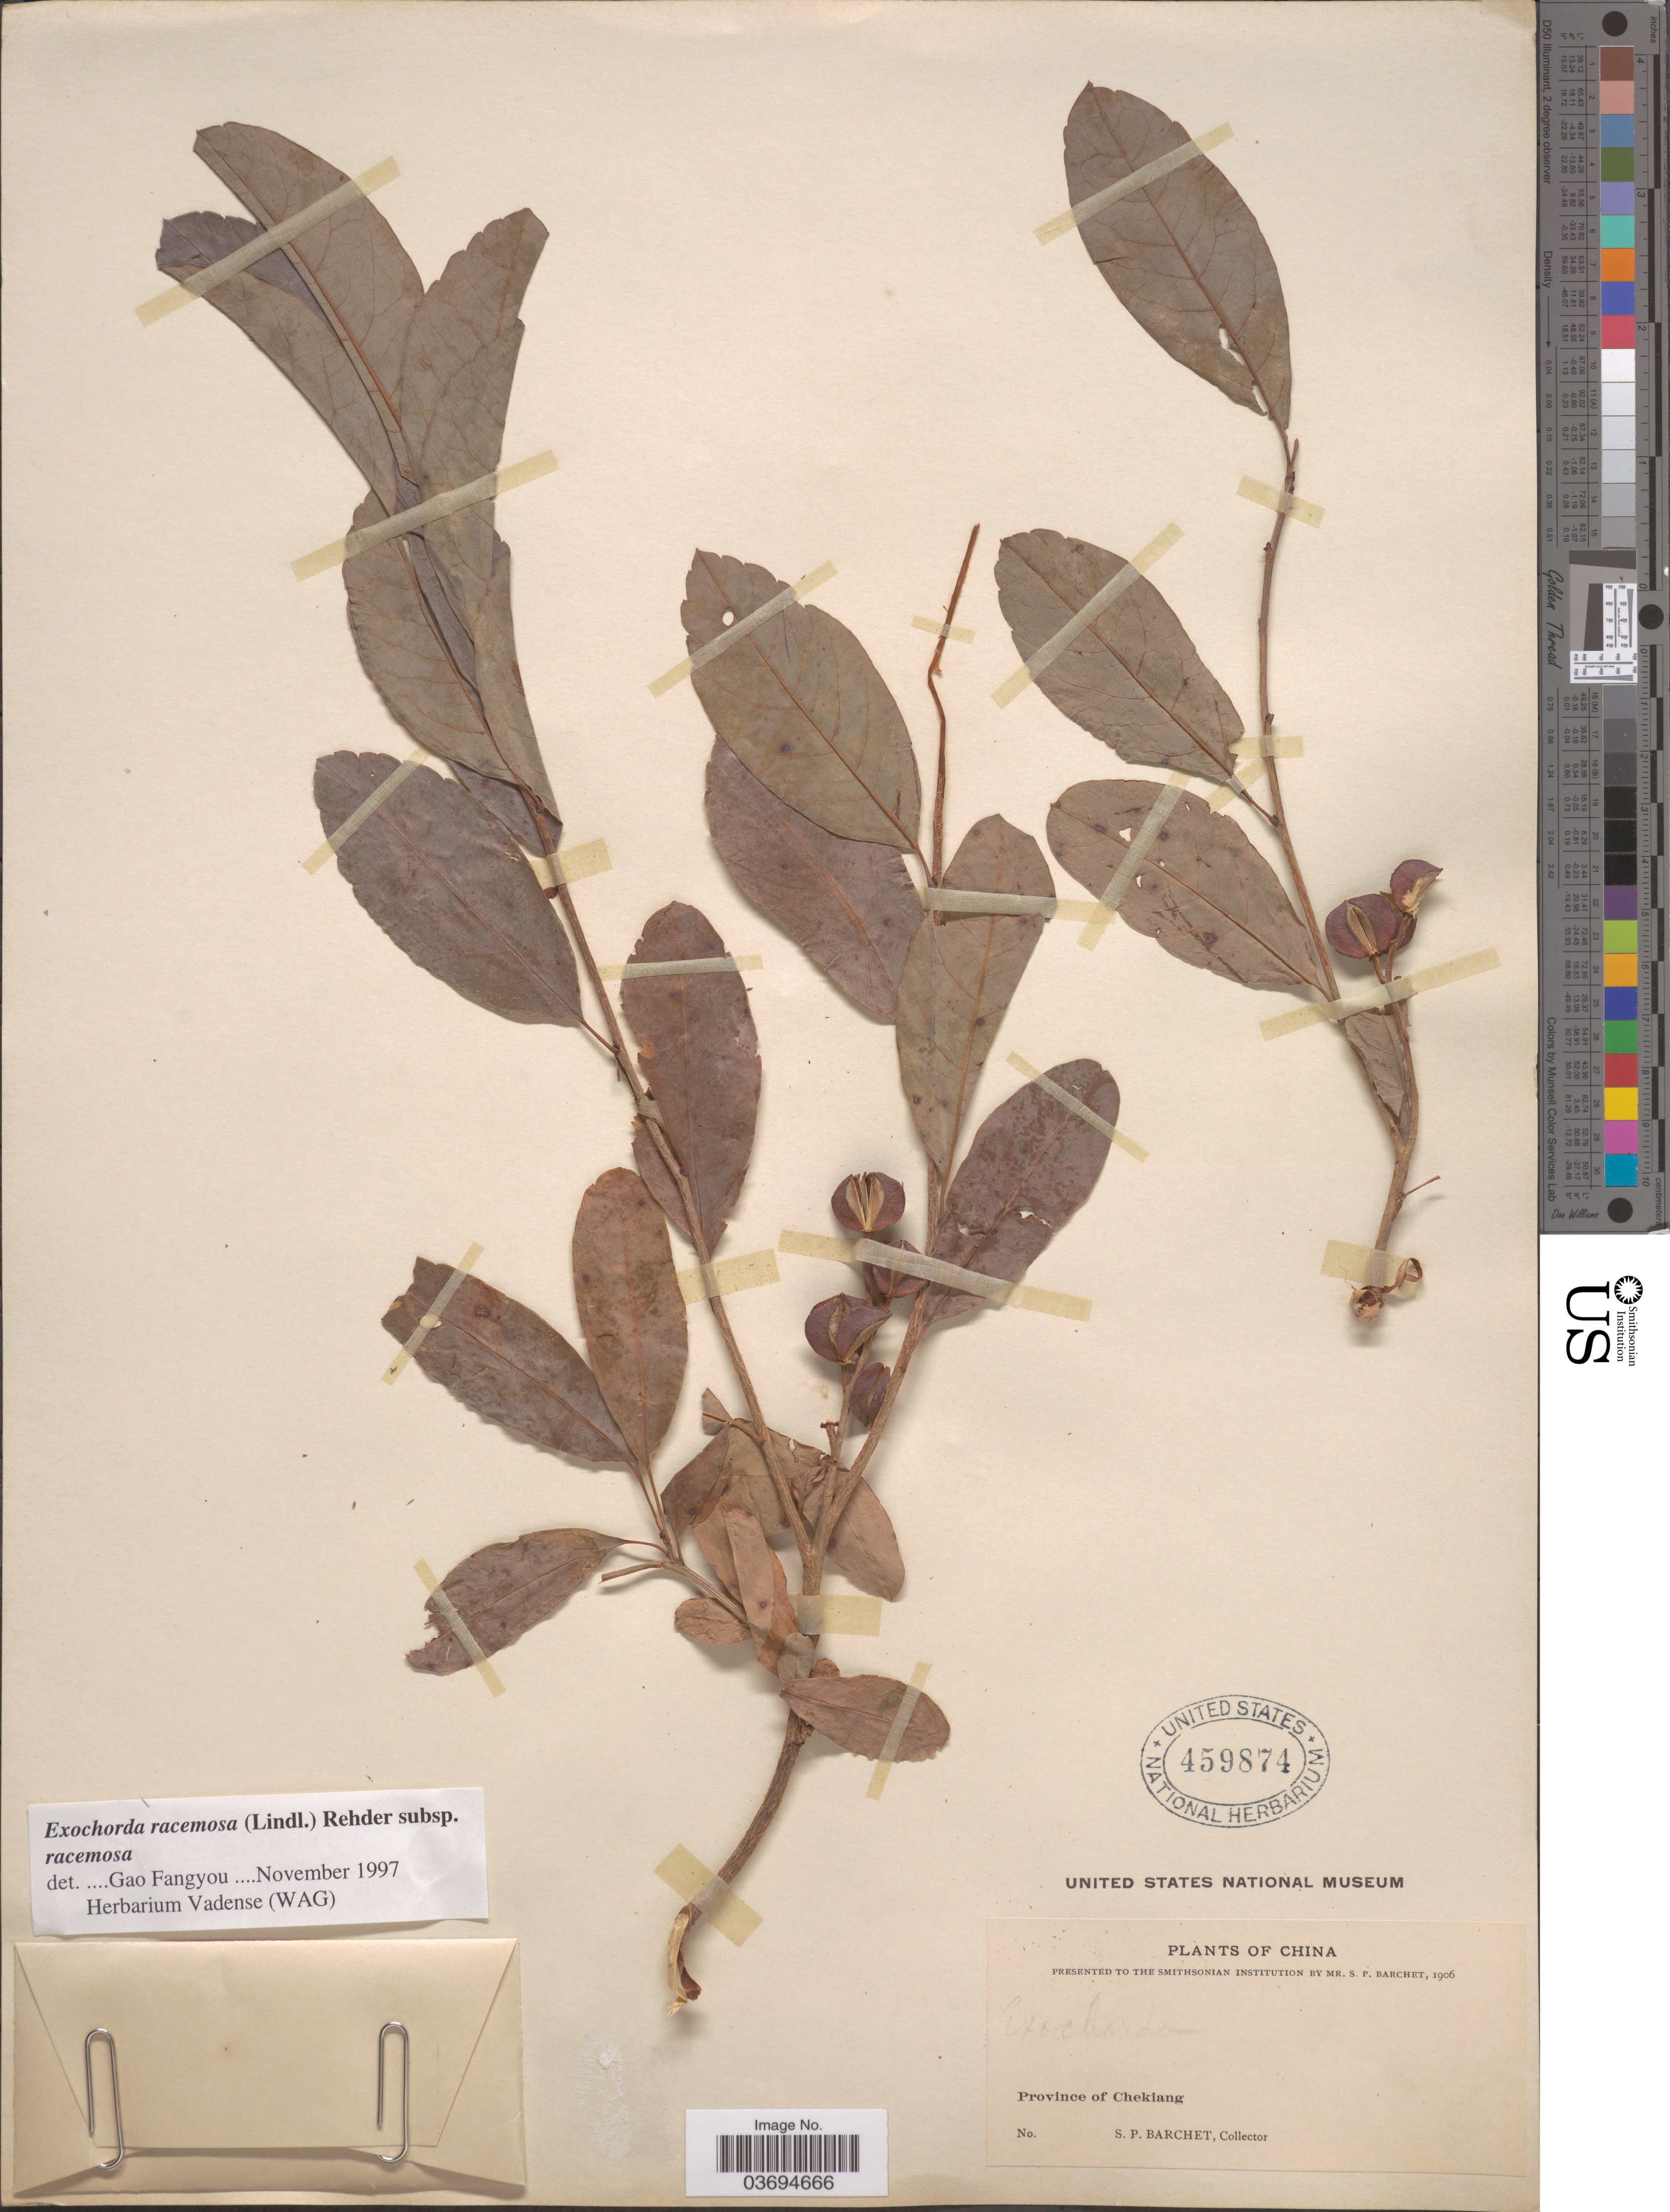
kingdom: Plantae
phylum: Tracheophyta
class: Magnoliopsida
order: Rosales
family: Rosaceae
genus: Exochorda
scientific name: Exochorda racemosa subsp. racemosa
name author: (Fortune ex Lindl.) Rehder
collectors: S. P. Barchet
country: China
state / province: Zhejiang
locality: Province of Chekiang.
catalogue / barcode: US 459874